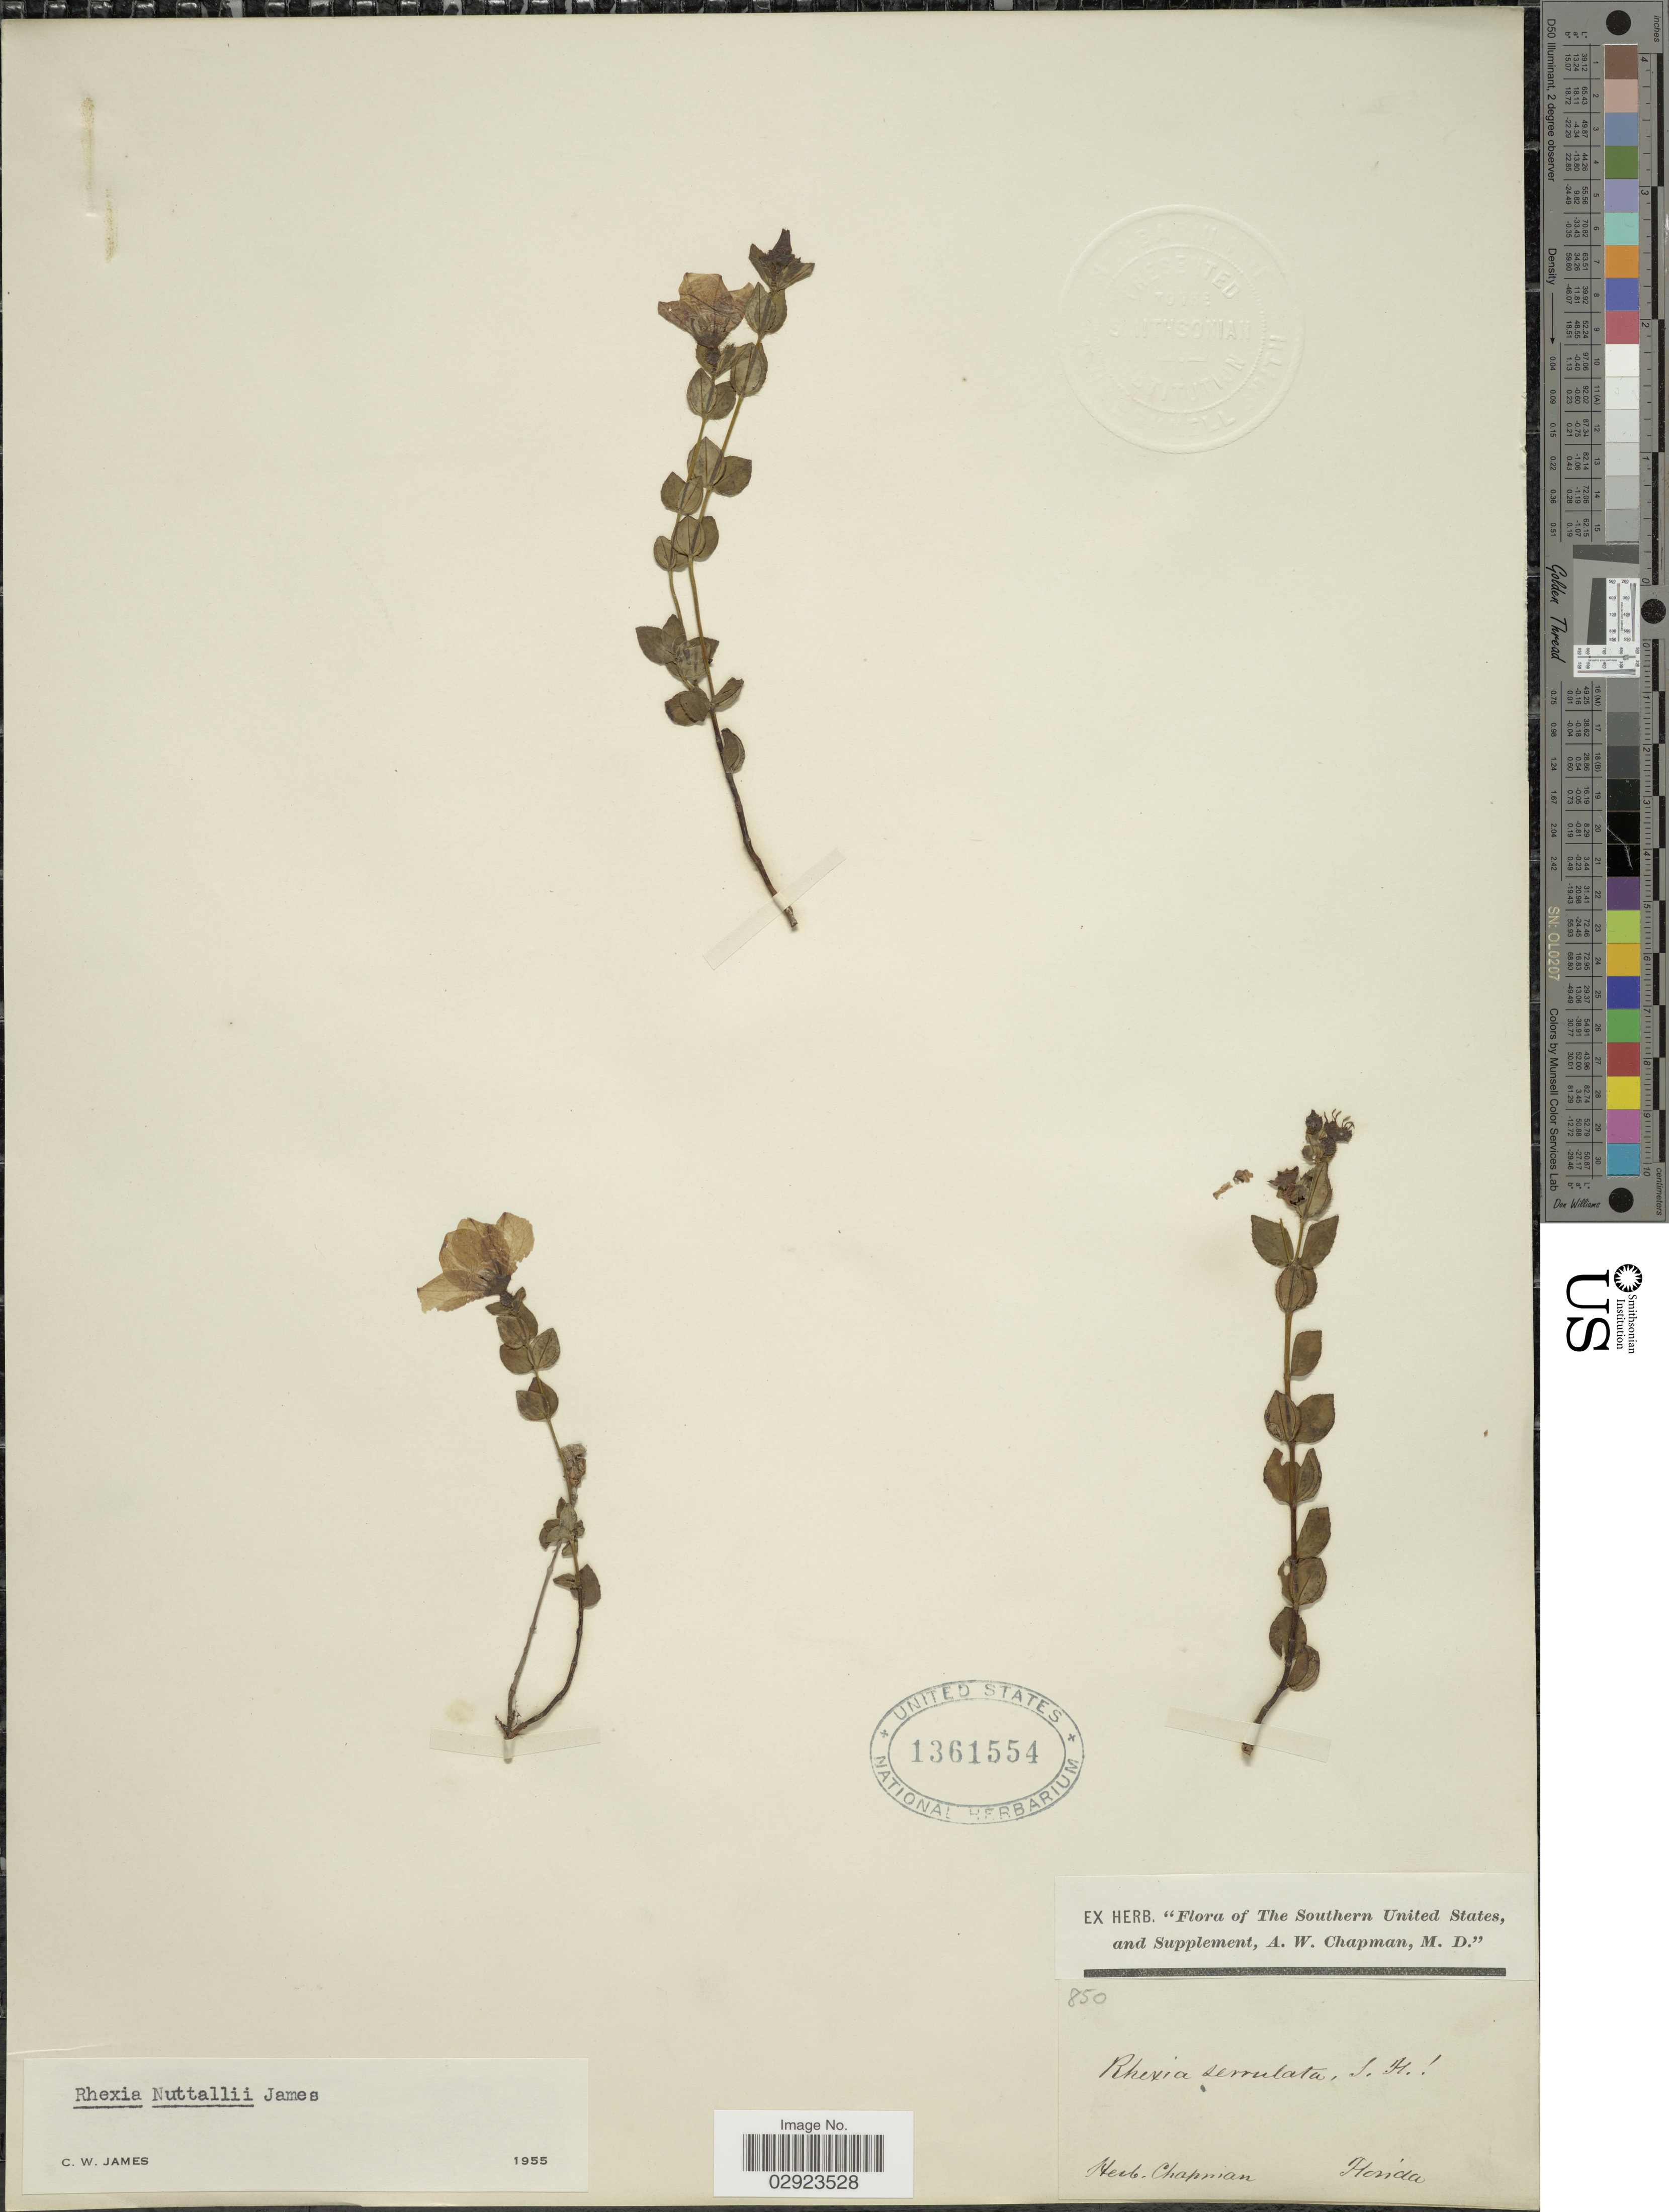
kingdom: Plantae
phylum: Tracheophyta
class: Magnoliopsida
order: Myrtales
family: Melastomataceae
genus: Rhexia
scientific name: Rhexia nuttallii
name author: C.W. James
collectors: ex herb. Chapman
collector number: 850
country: United States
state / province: Florida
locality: Southern United States, and Supplement.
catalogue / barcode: US 1361554